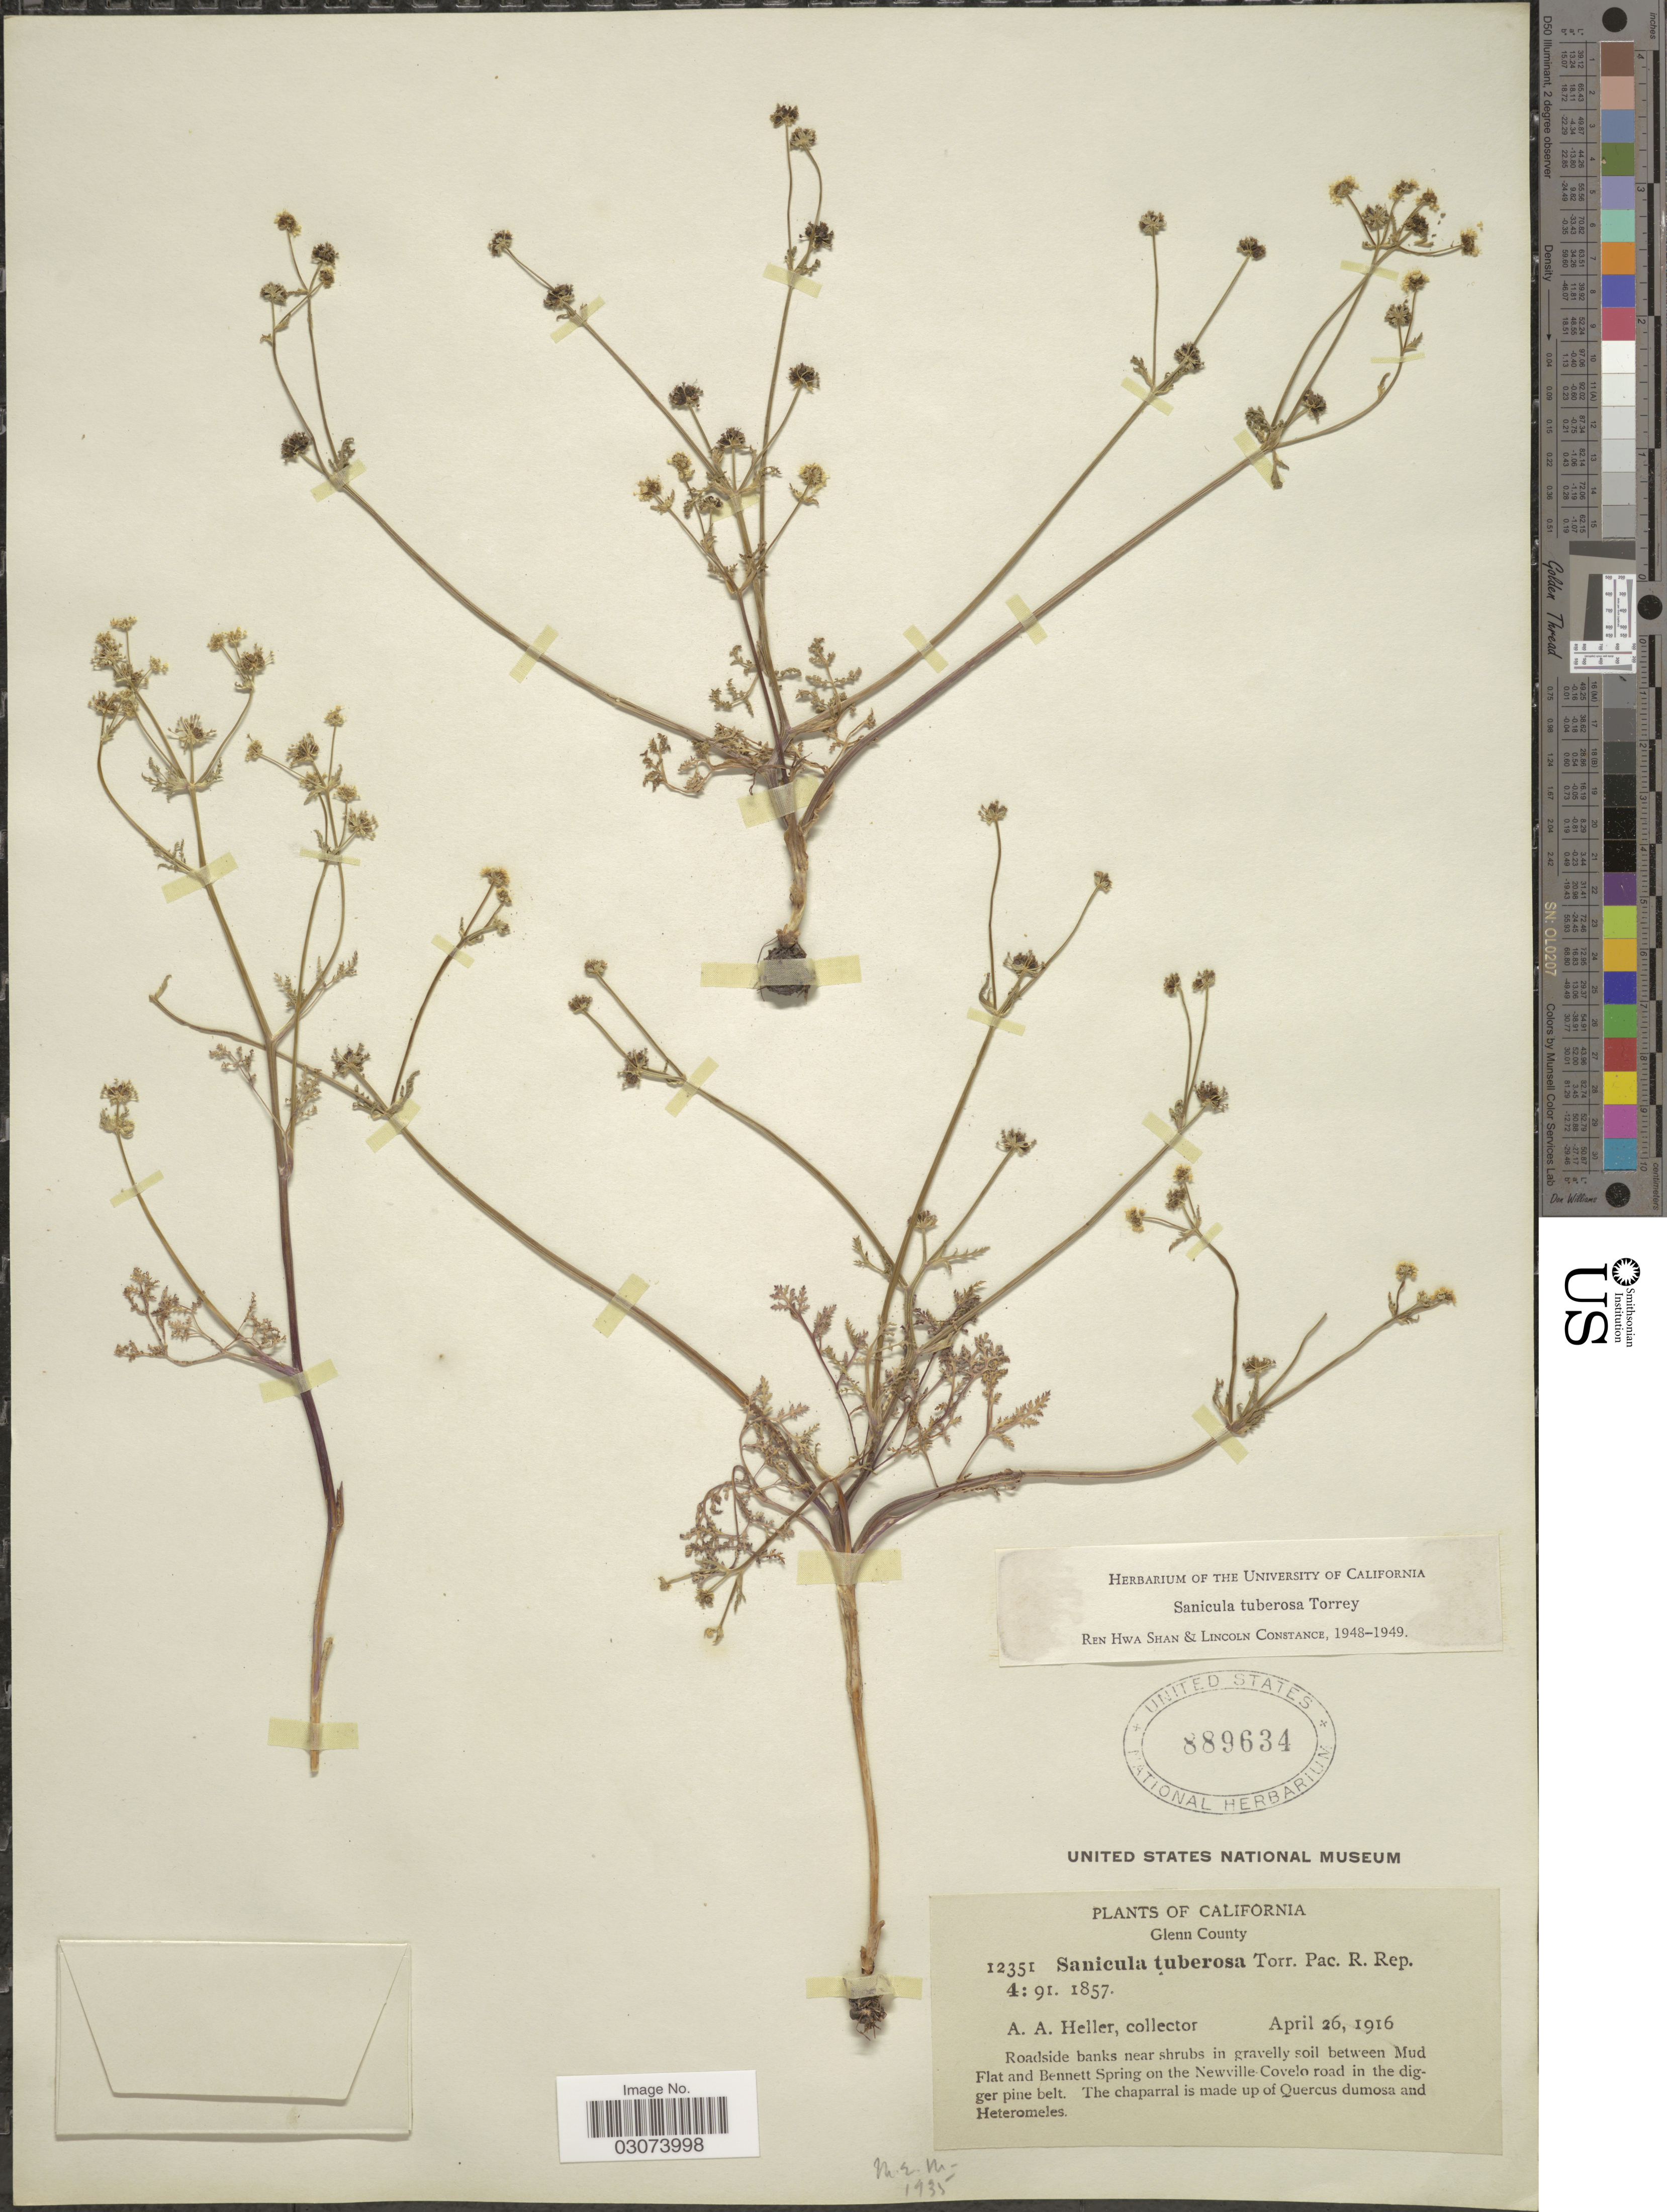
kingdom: Plantae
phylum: Tracheophyta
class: Magnoliopsida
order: Apiales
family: Apiaceae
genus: Sanicula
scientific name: Sanicula tuberosa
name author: Torr.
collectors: A. A. Heller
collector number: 12351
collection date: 1916-04-26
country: United States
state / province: California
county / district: Glenn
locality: Glenn County. Roadside banks near shrubs in gravelly soil between Mud Flat and Bennett Spring on the Newville-Covelo road in the digger pine belt.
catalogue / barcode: US 889634